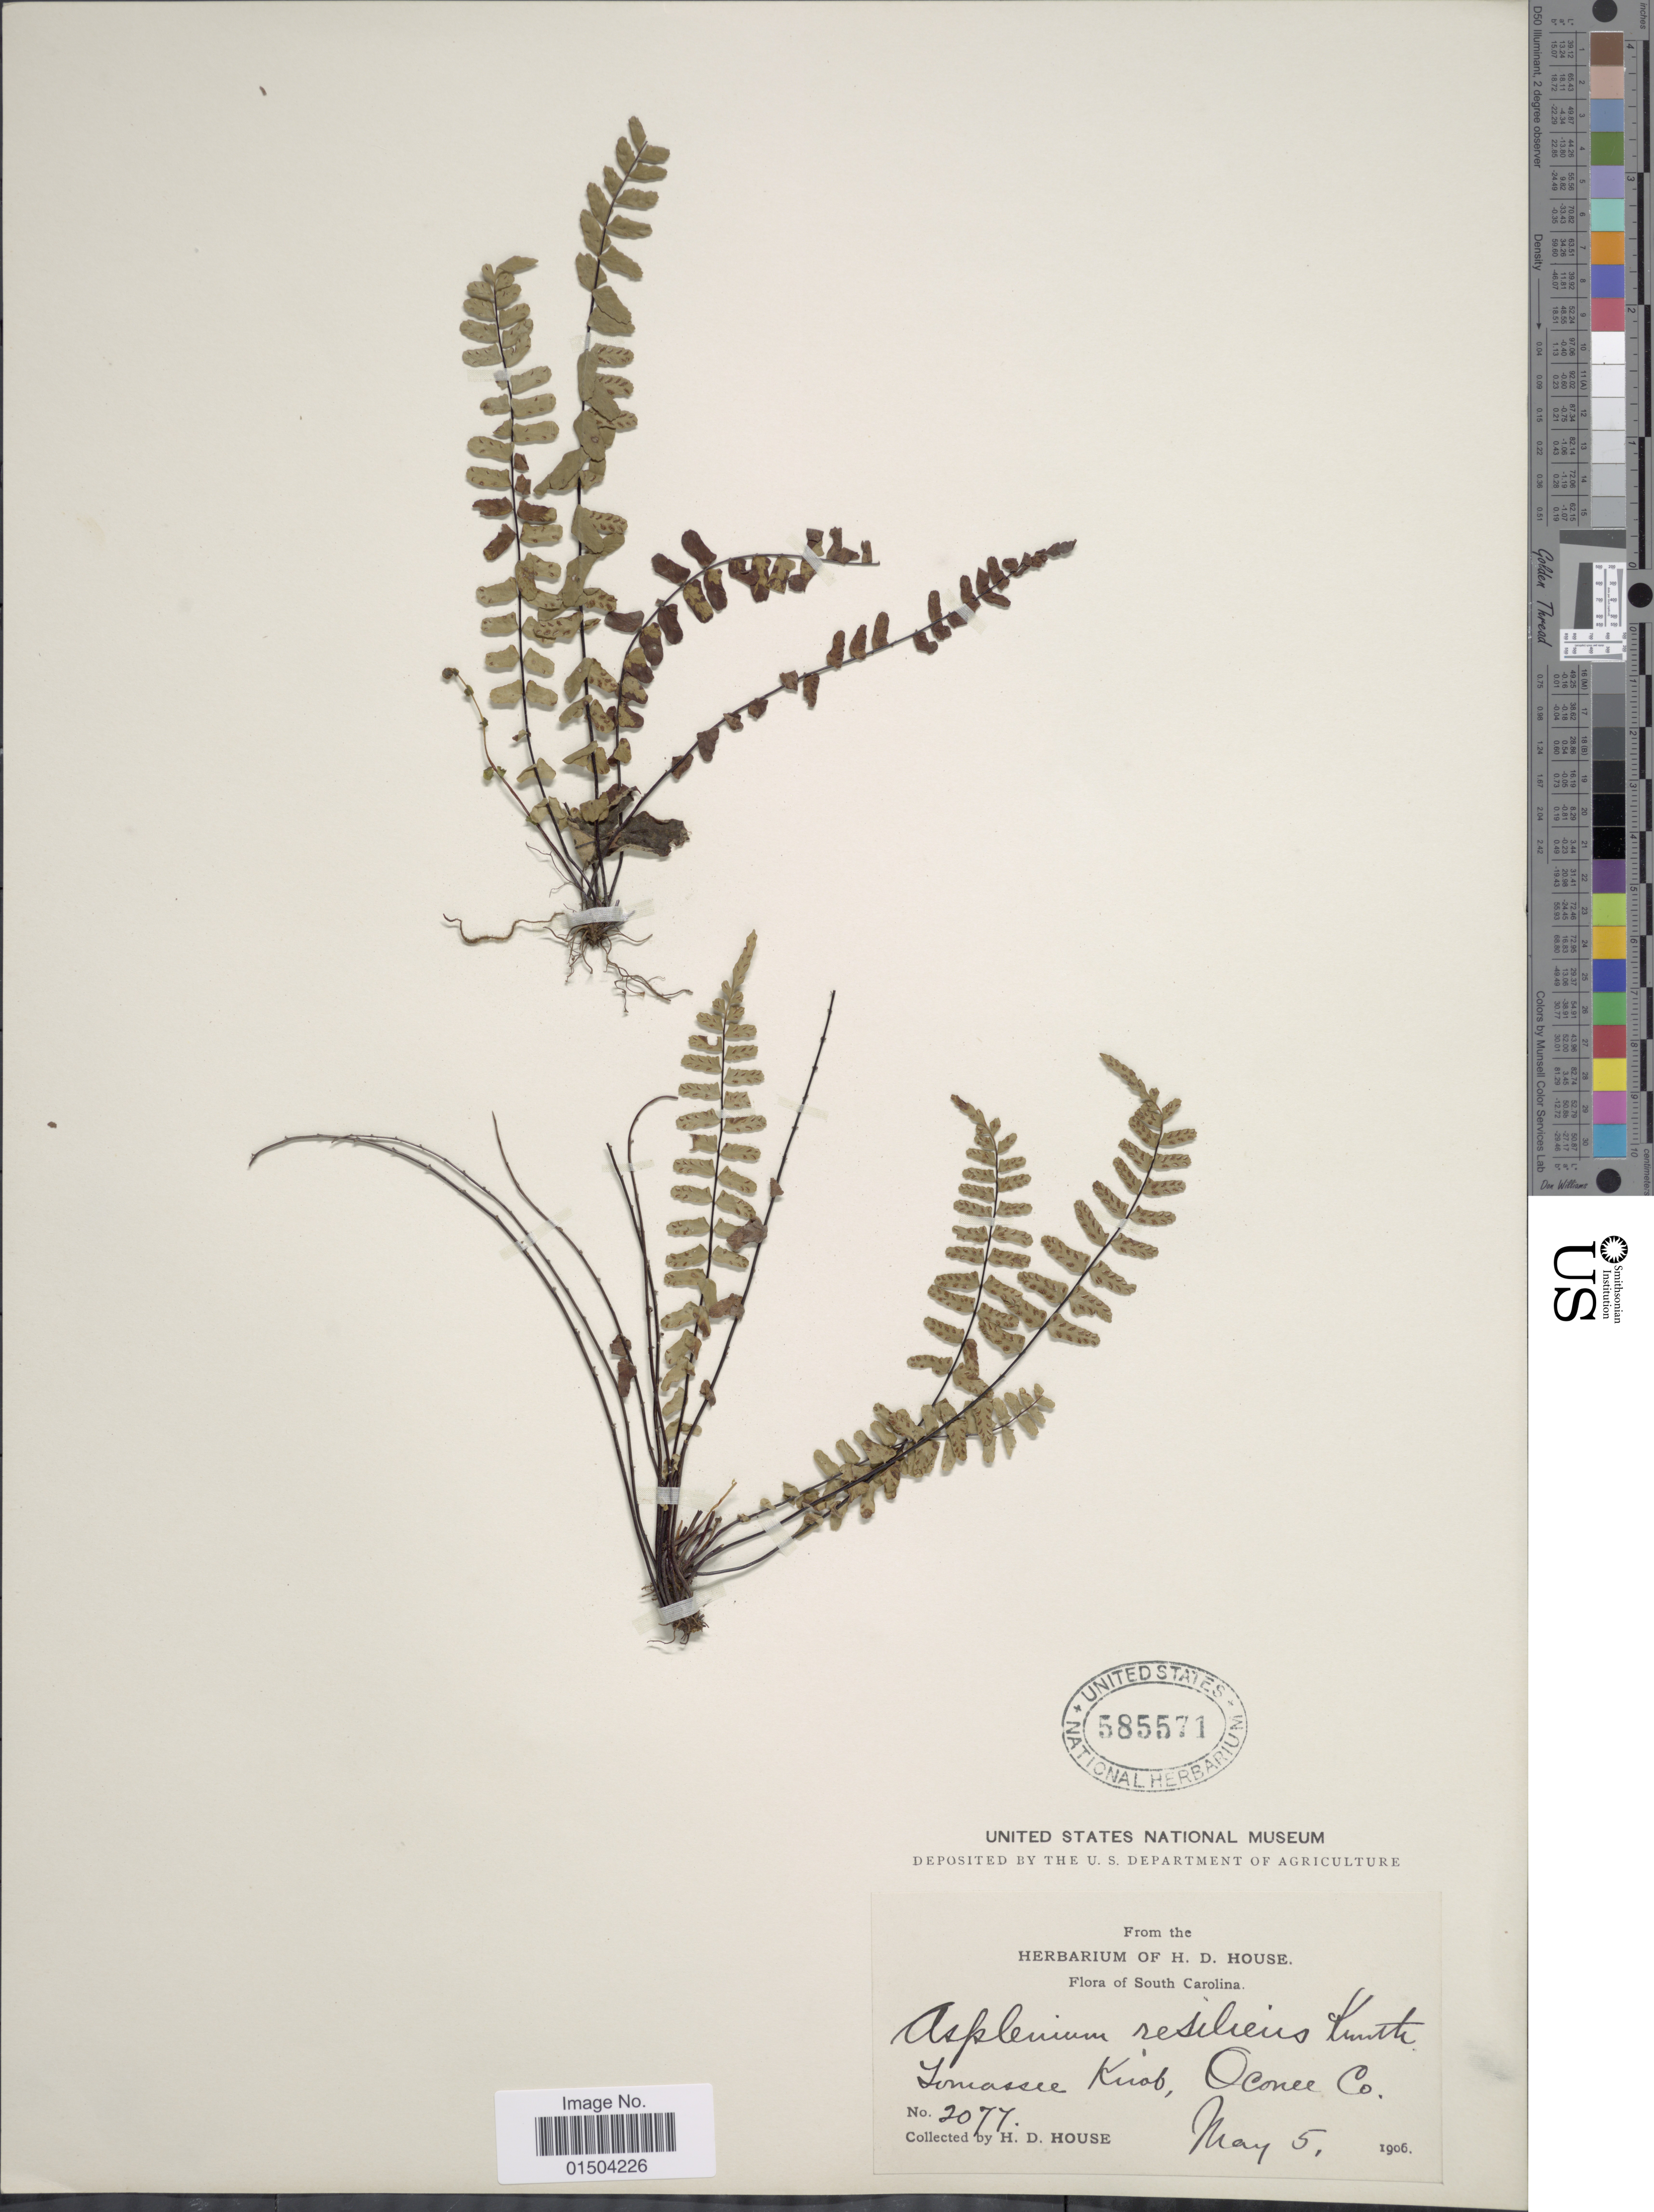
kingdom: Plantae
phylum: Tracheophyta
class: Polypodiopsida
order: Polypodiales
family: Aspleniaceae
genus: Asplenium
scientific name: Asplenium resiliens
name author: Kunze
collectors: H. D. House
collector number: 2077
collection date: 1906-05-05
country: United States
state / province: South Carolina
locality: Tamassee Knob, Oconee Co.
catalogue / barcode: US 585571